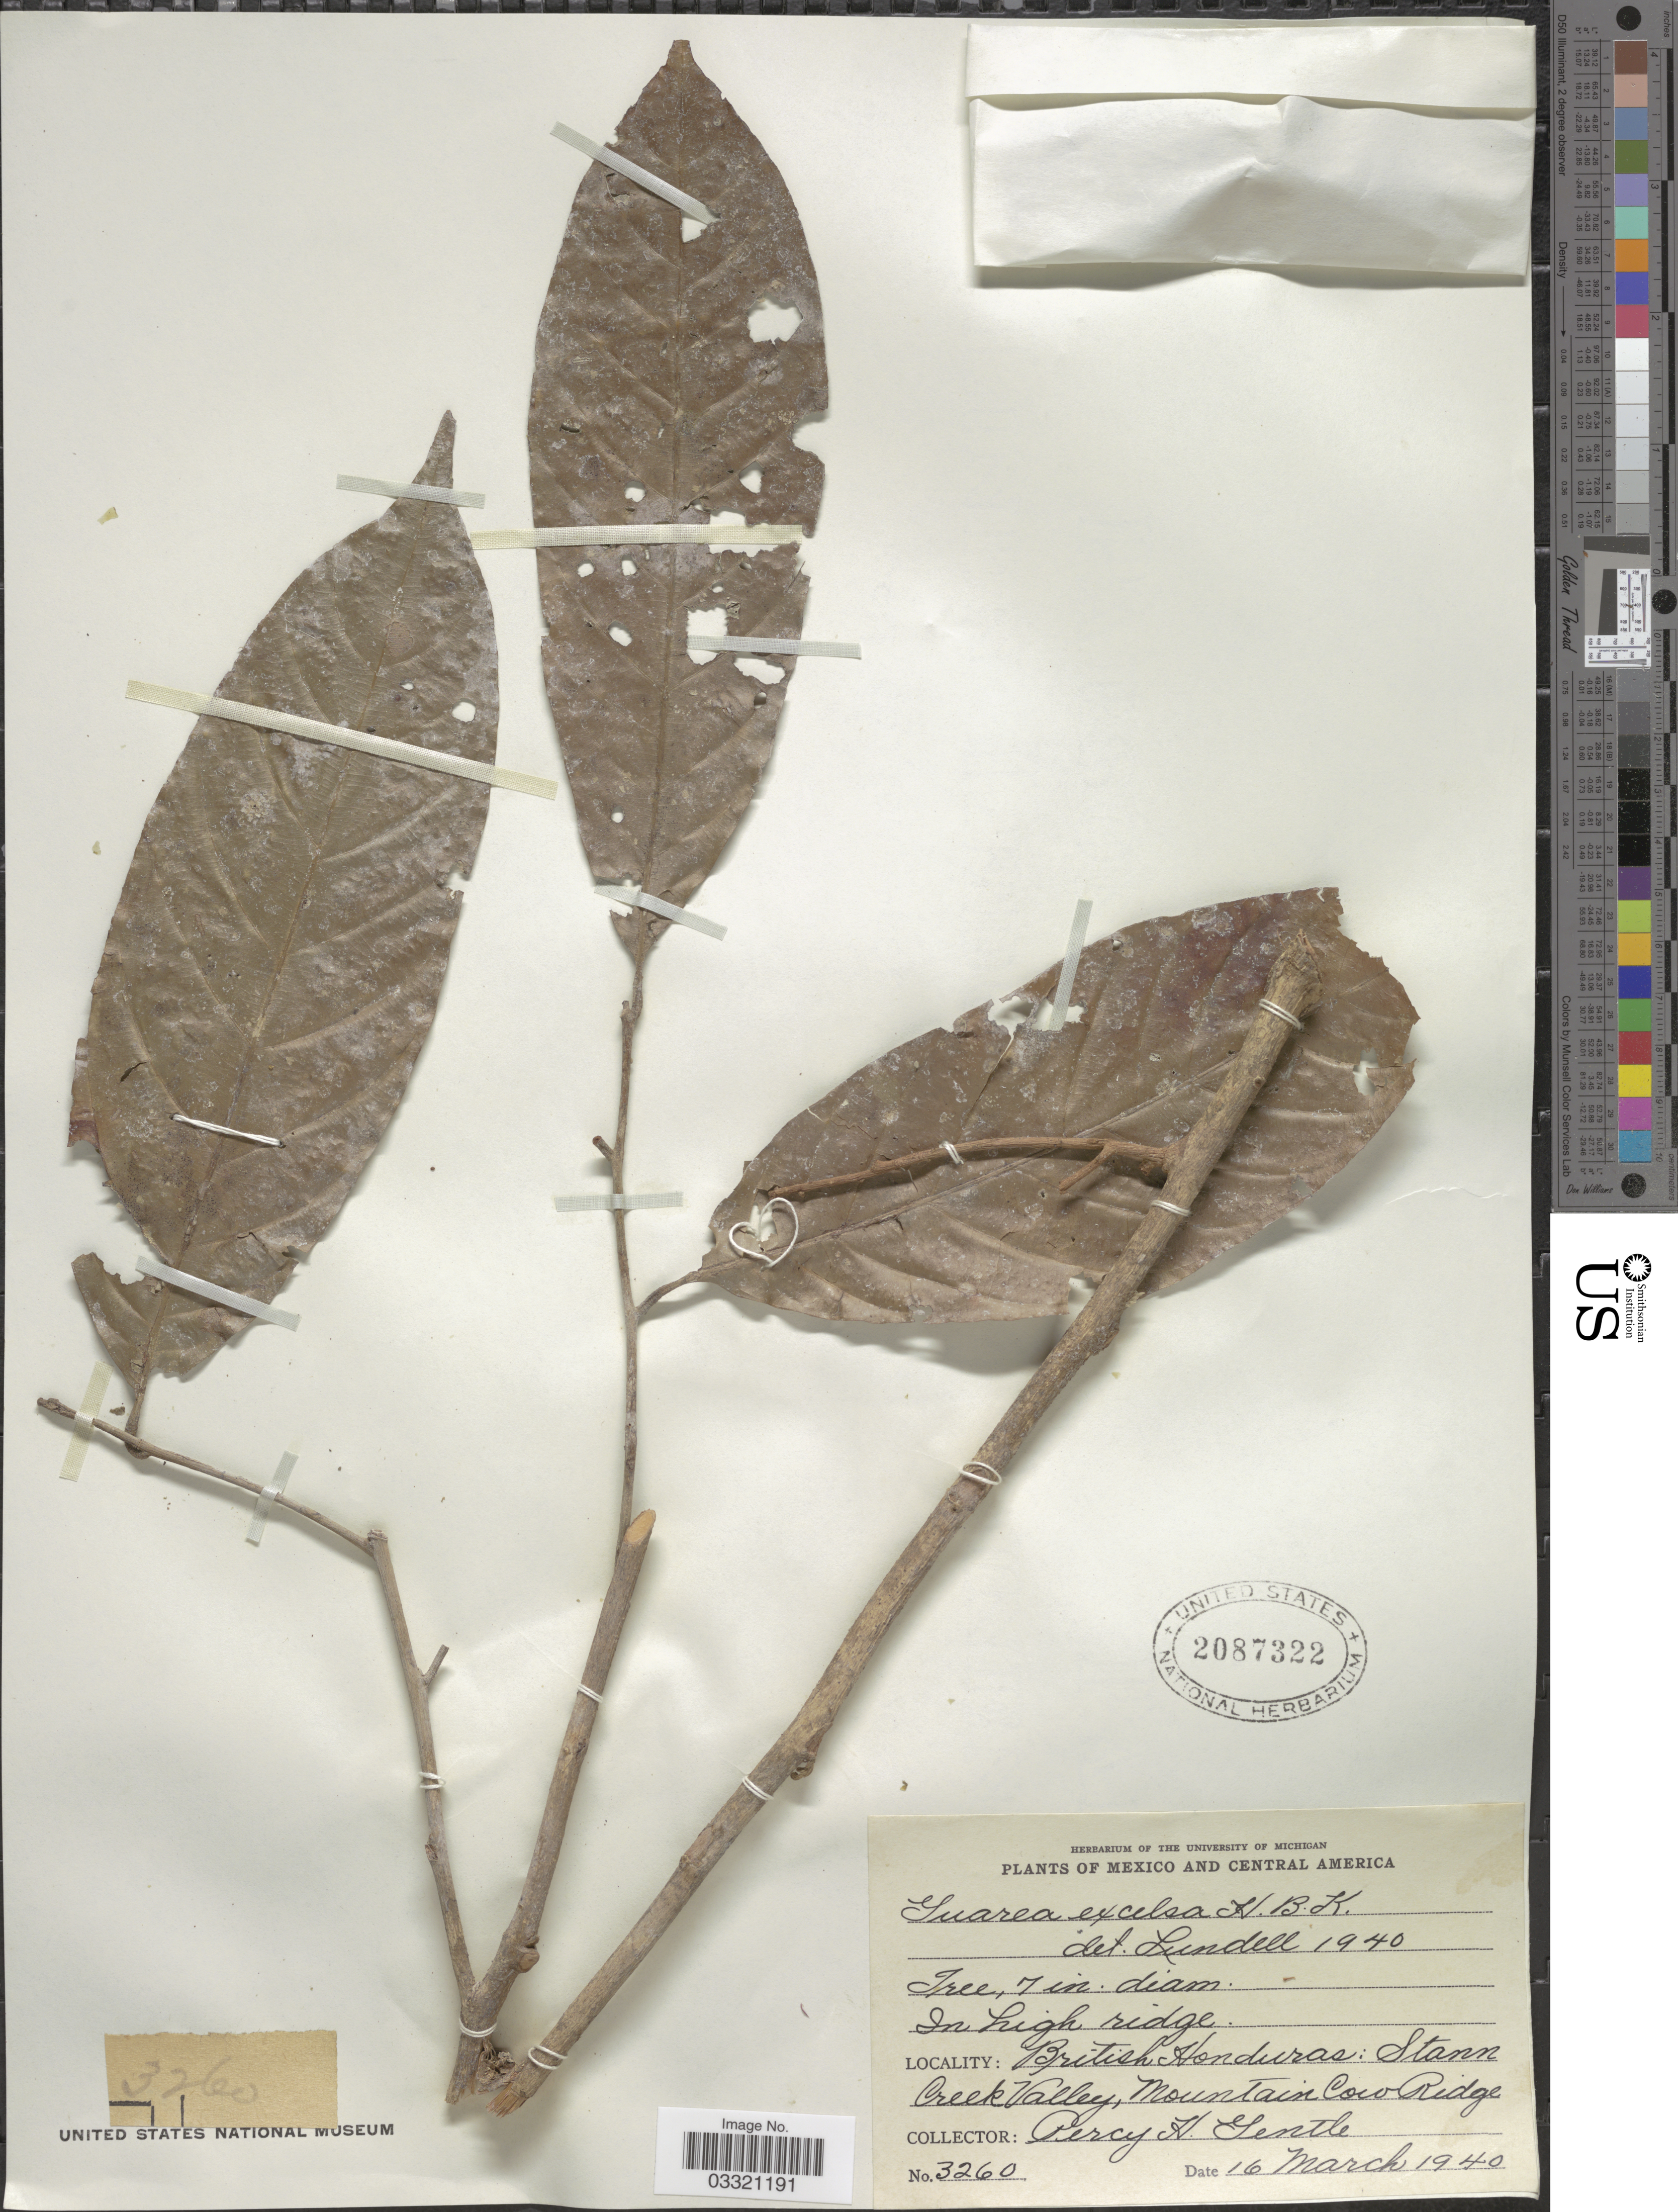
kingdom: Plantae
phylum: Tracheophyta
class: Magnoliopsida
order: Sapindales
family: Meliaceae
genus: Guarea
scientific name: Guarea glabra subsp. excelsa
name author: (Kunth) T.D. Penn.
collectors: P. H. Gentle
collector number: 3260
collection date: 1940-03-16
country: Belize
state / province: Stann Creek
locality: British Honduras: Stann Creek Valley, mountain Cow Ridge.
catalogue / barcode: US 2087322